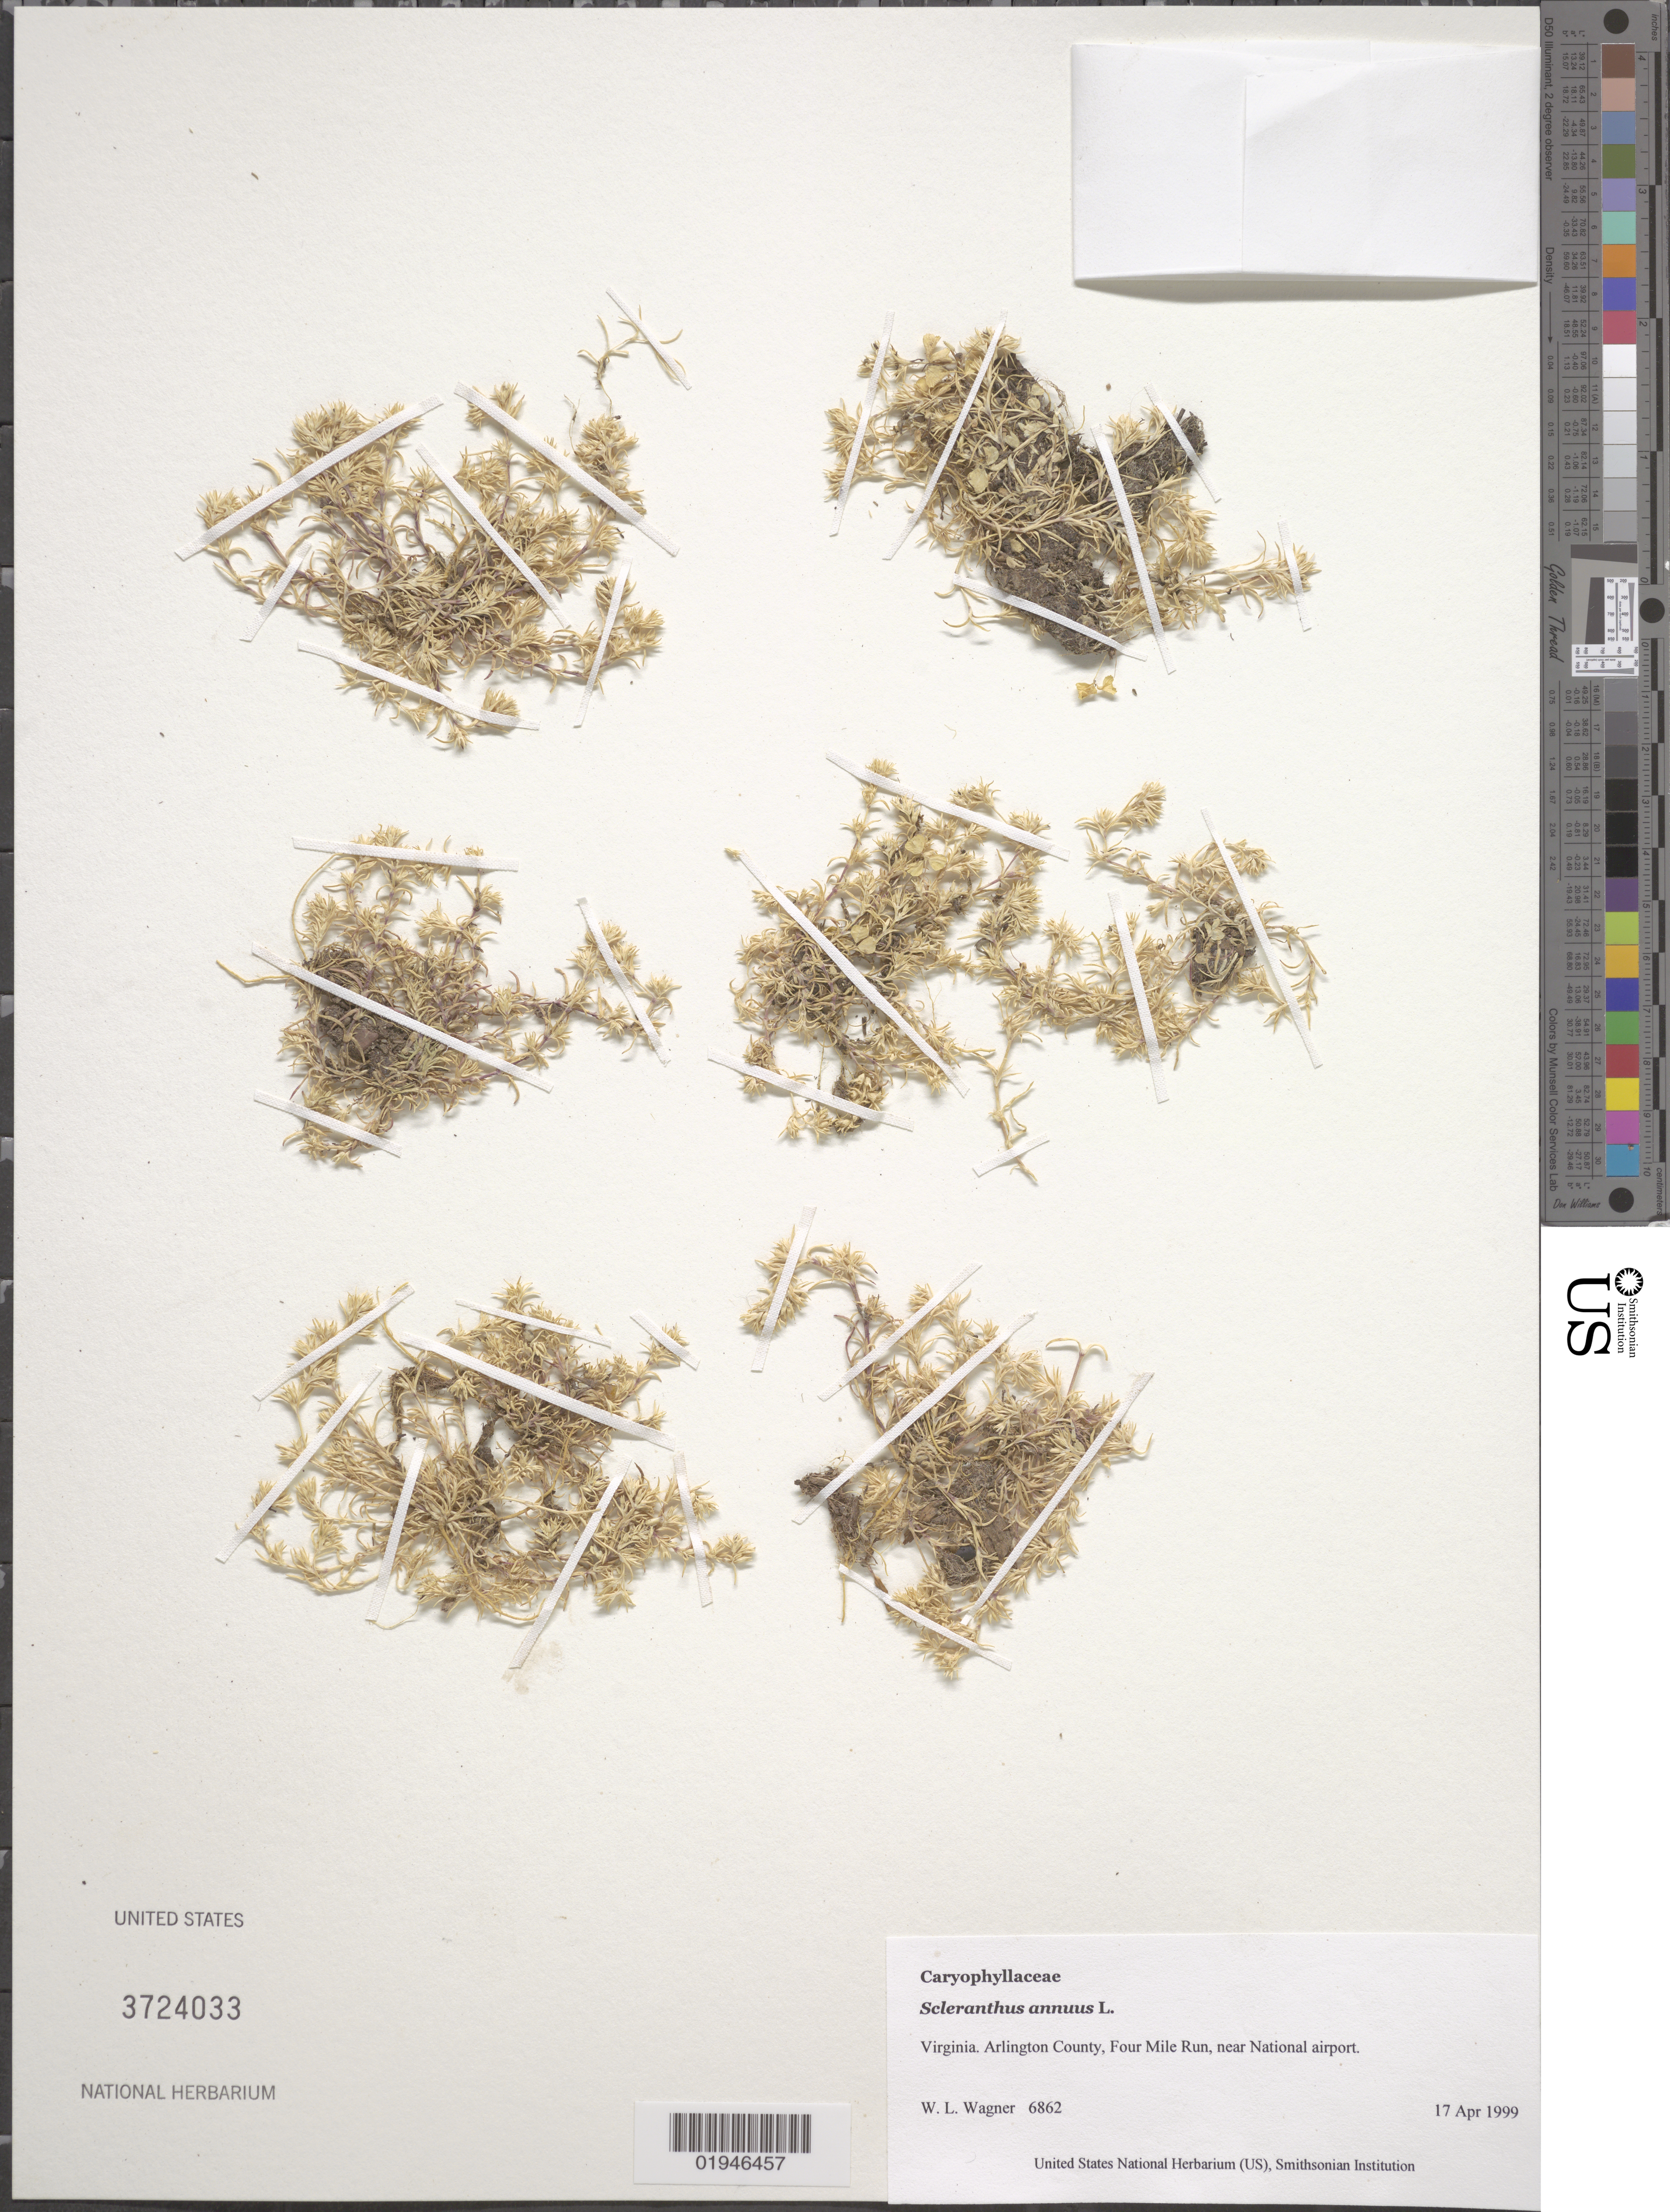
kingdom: Plantae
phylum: Tracheophyta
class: Magnoliopsida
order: Caryophyllales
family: Caryophyllaceae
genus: Scleranthus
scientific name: Scleranthus annuus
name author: L.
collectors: W. L. Wagner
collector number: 6862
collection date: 1999-04-17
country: United States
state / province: Virginia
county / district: Arlington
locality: Four Mile Run, near National airport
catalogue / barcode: US 3724033